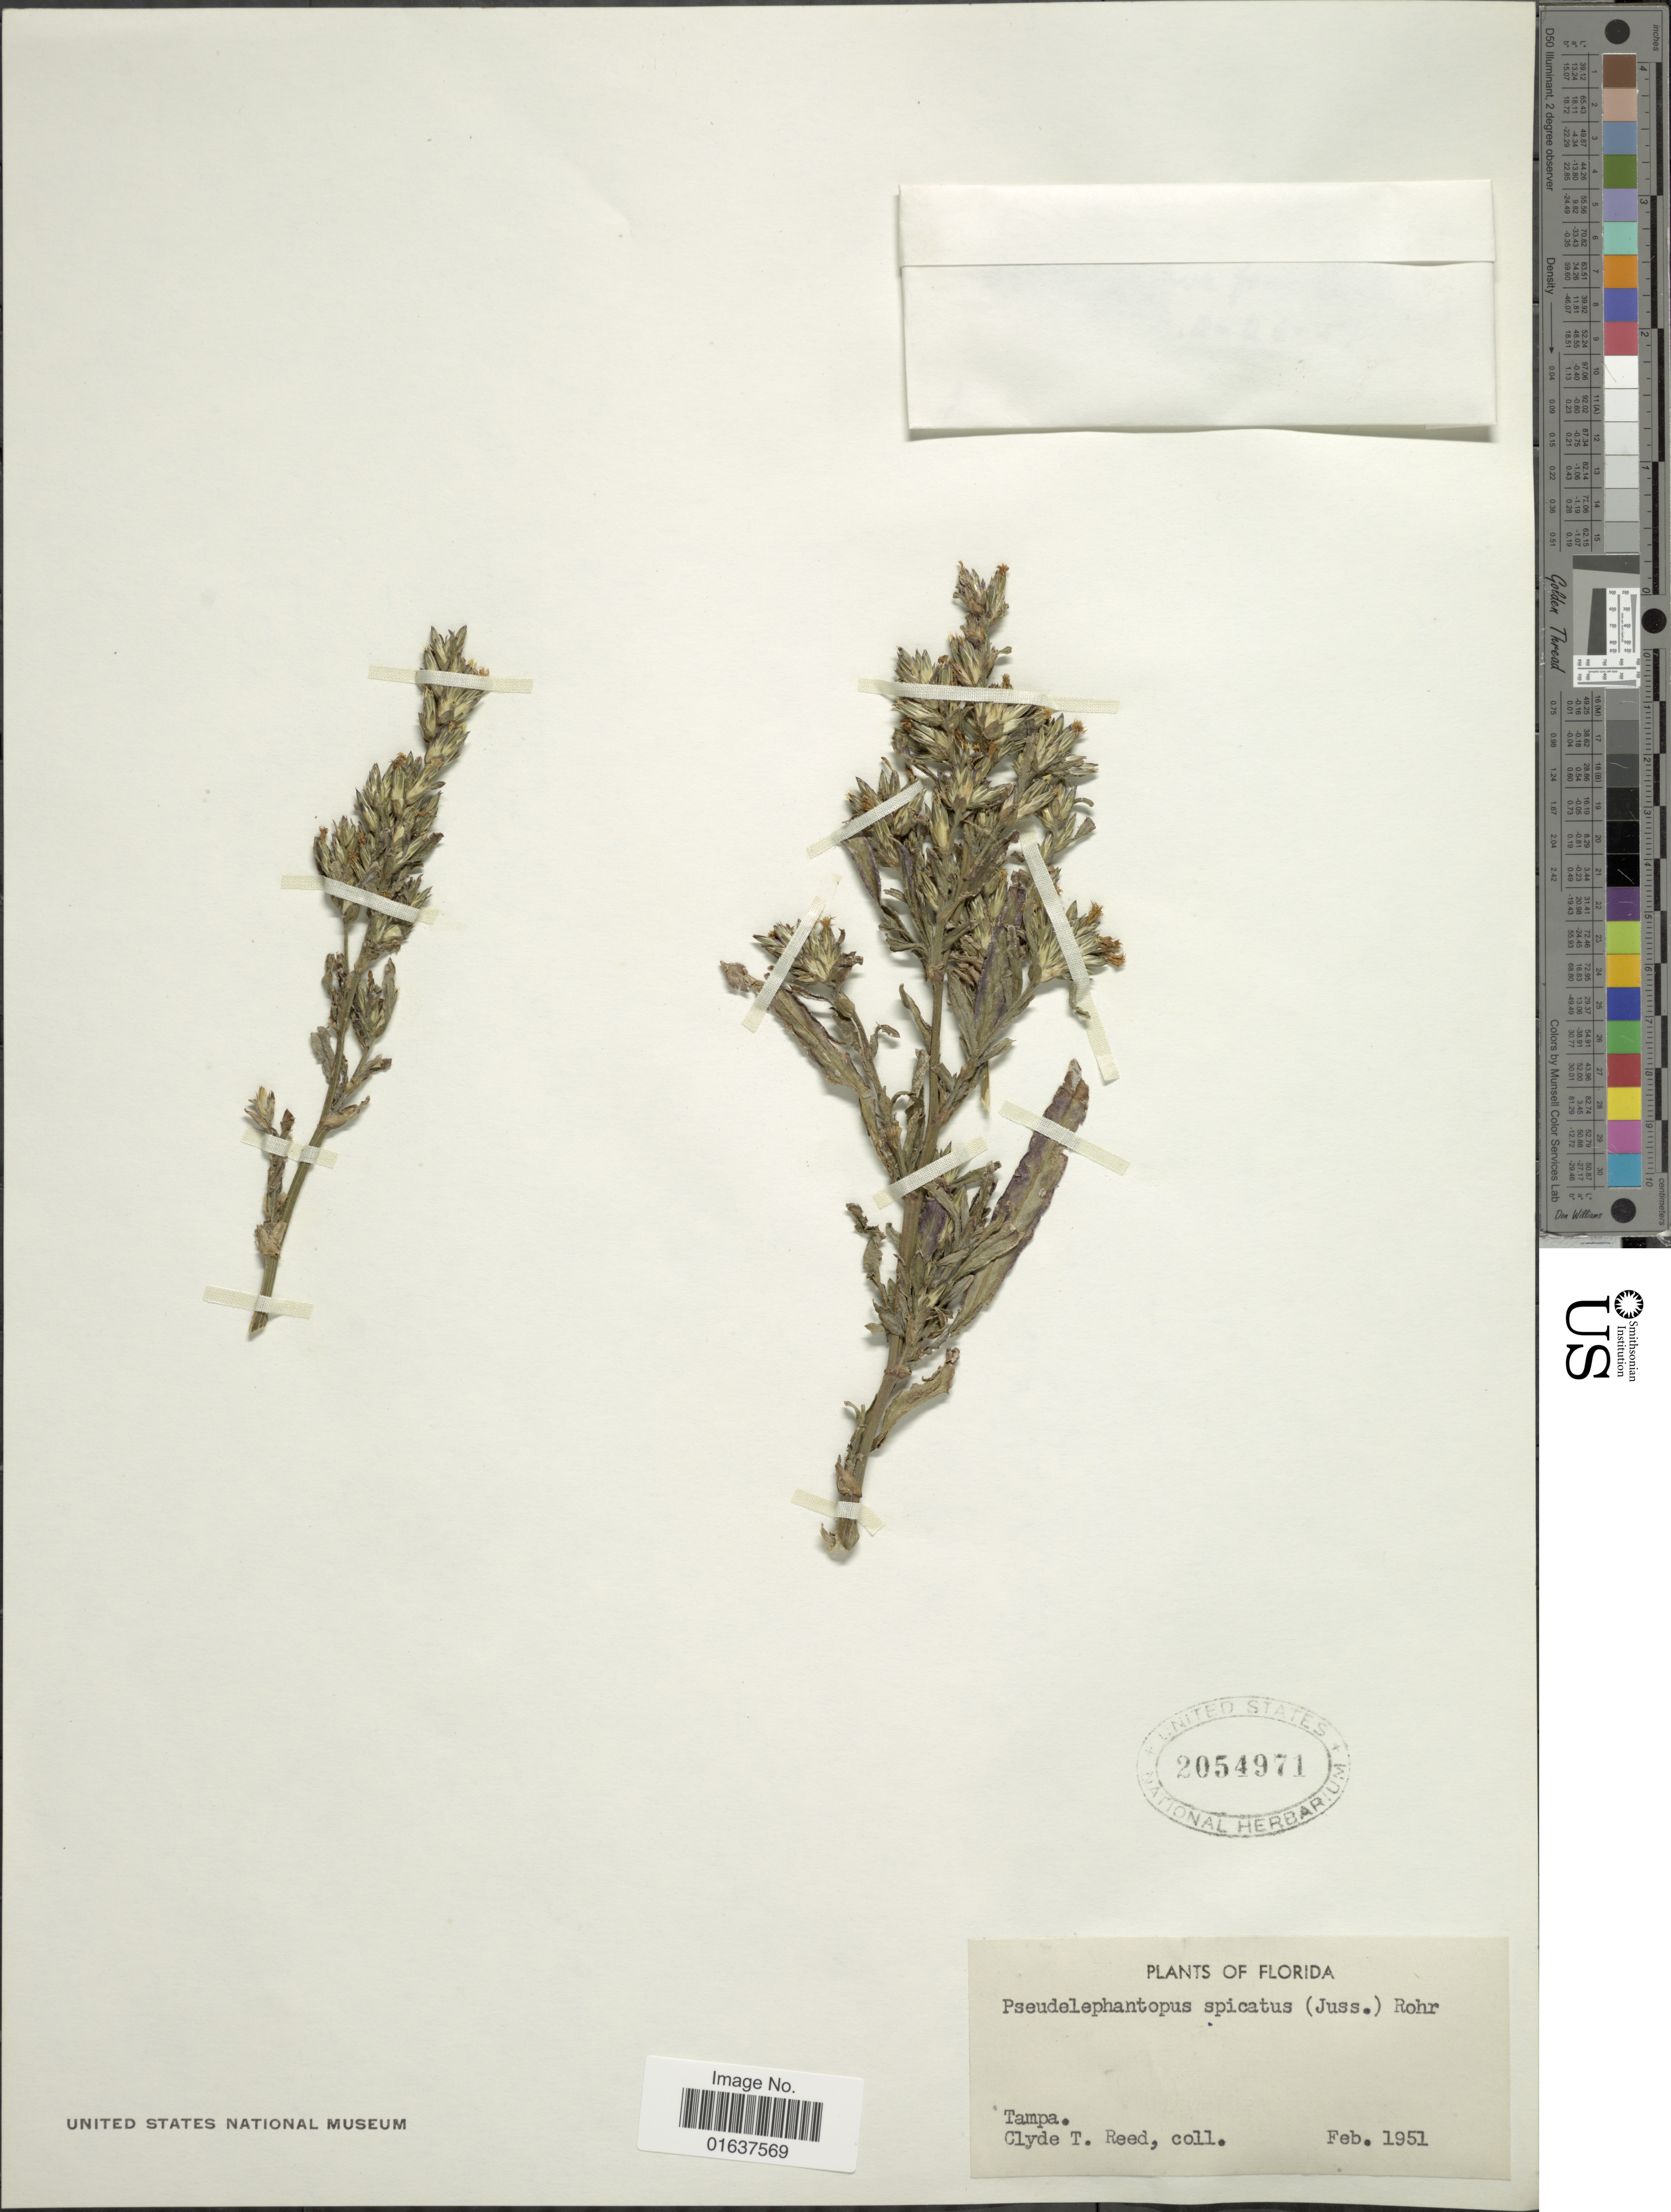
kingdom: Plantae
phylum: Tracheophyta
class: Magnoliopsida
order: Asterales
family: Asteraceae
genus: Pseudelephantopus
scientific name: Pseudelephantopus spicatus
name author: (Juss. ex Aubl.) C.F. Baker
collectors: C. F. Reed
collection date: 1951-02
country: United States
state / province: Florida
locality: Tampa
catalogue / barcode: US 2054971